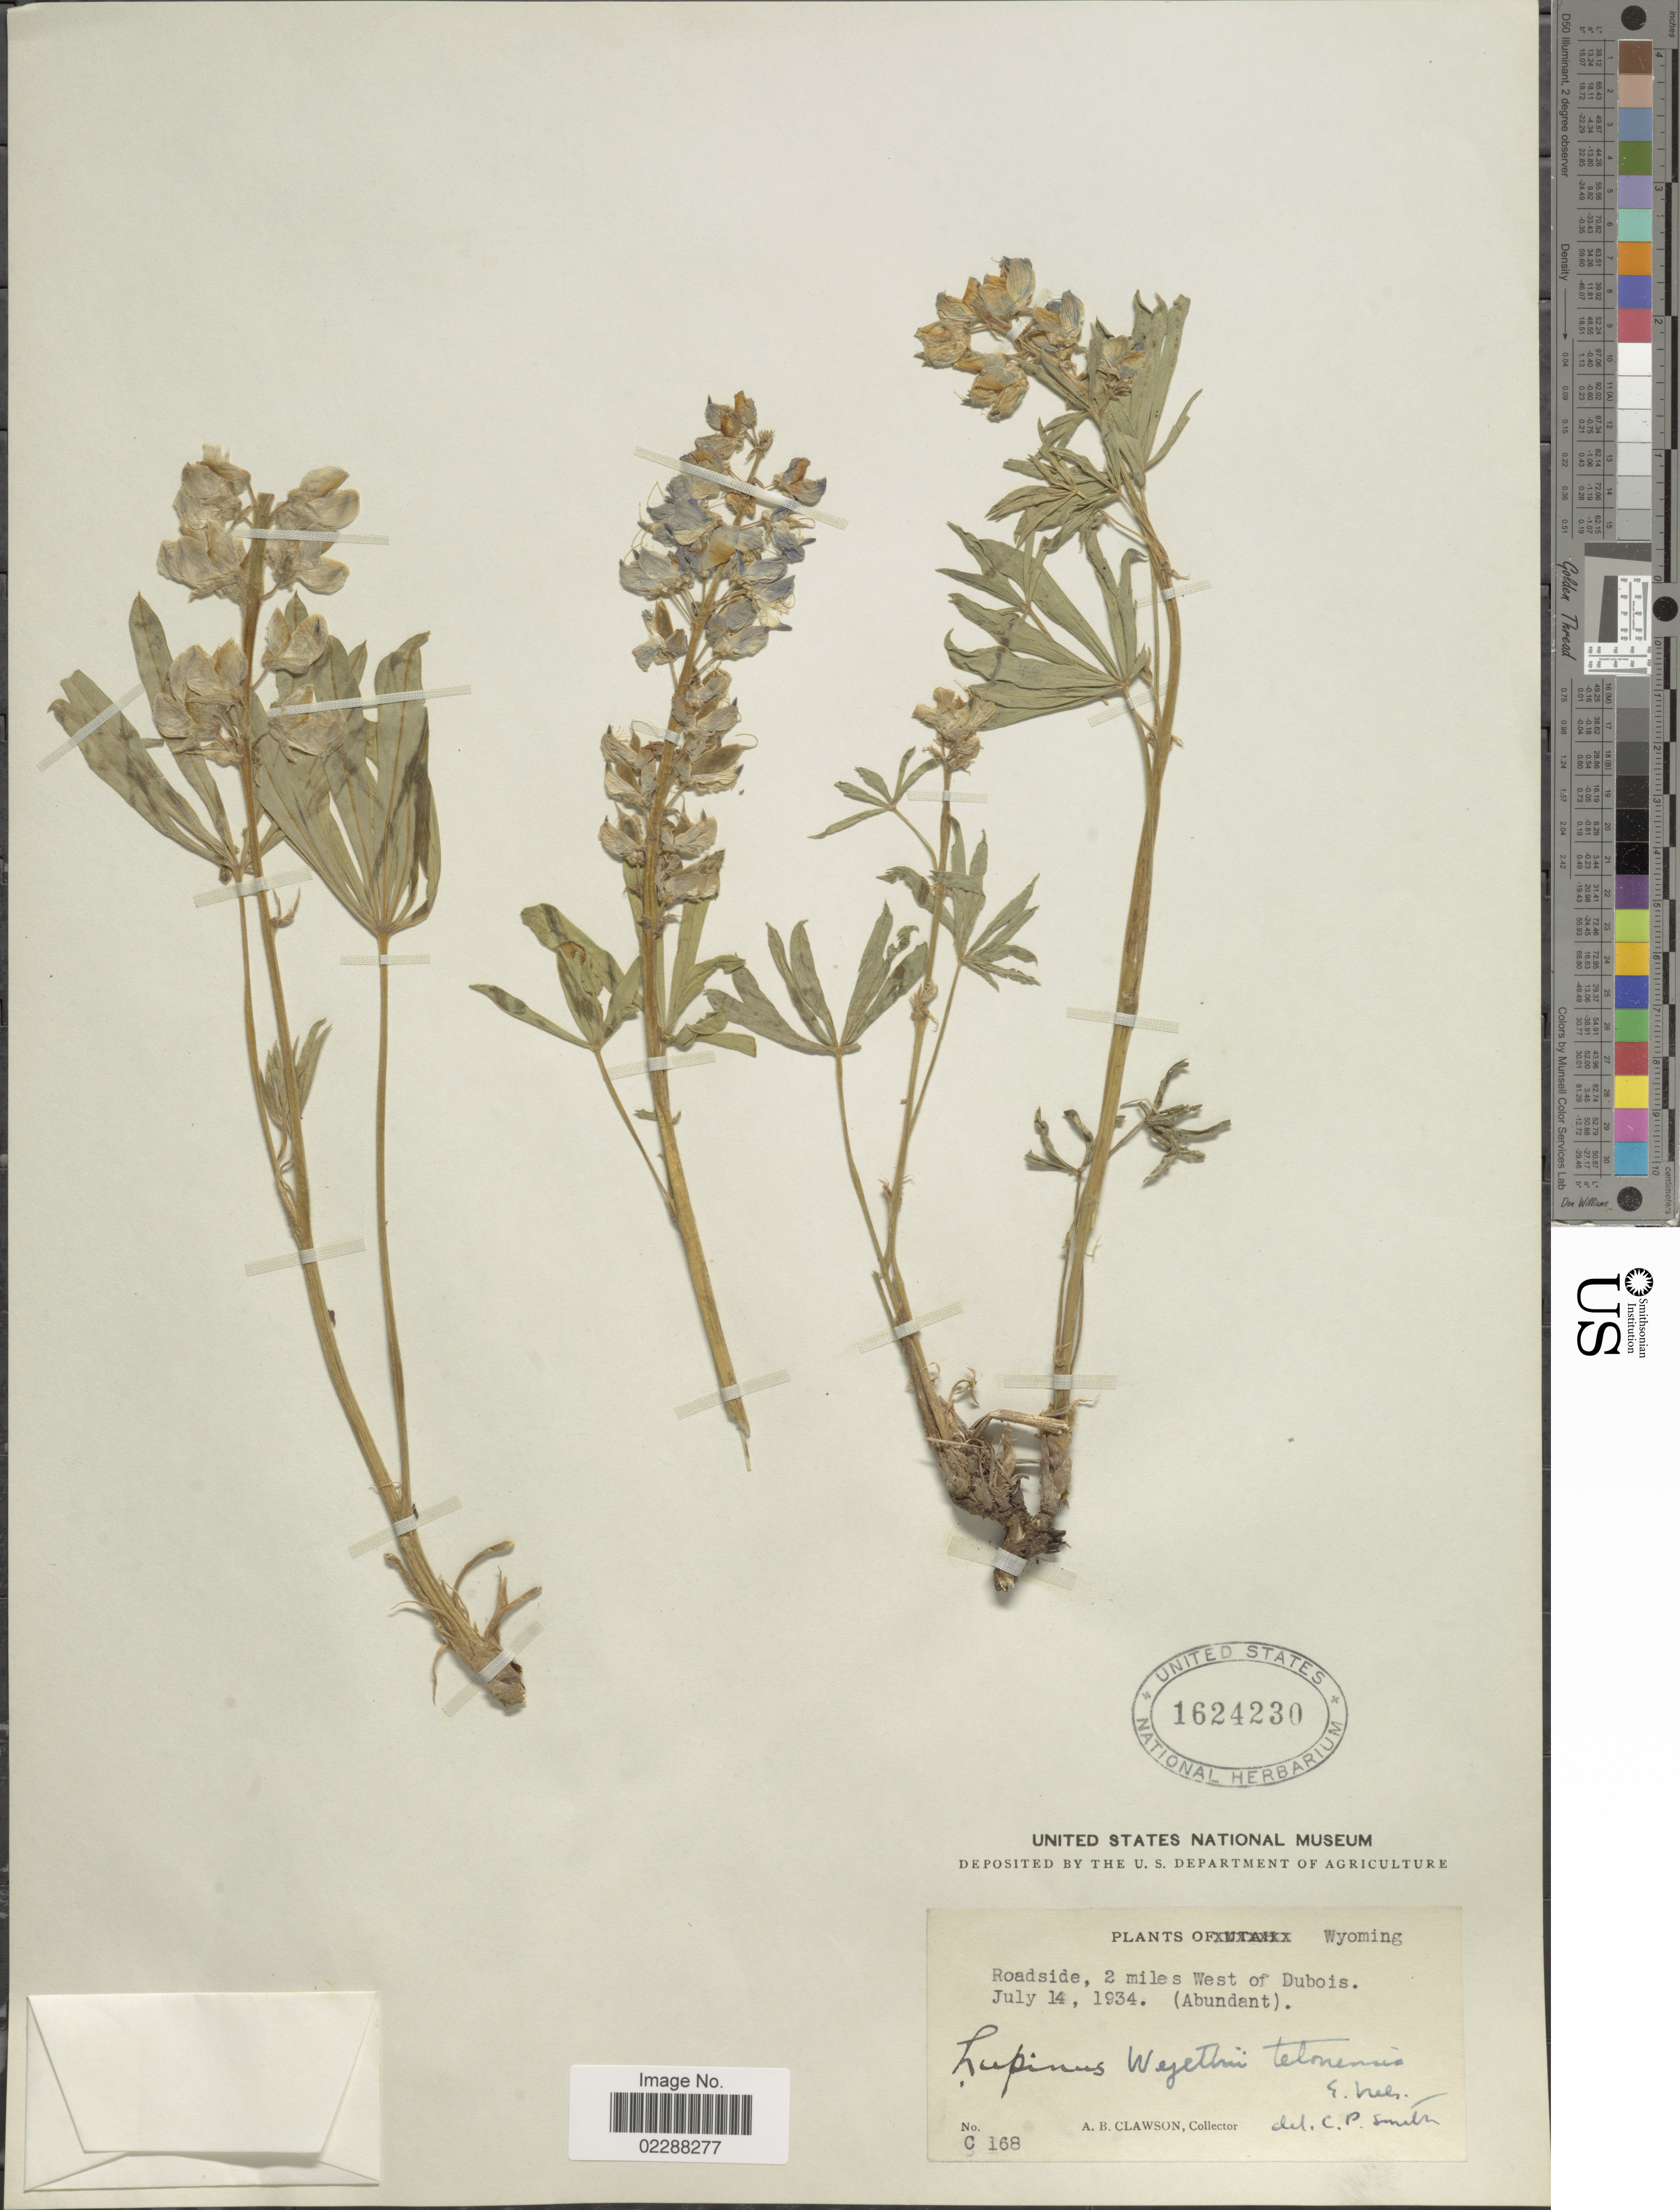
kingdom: Plantae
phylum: Tracheophyta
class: Magnoliopsida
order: Fabales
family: Fabaceae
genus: Lupinus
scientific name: Lupinus wyethii subsp. tetonensis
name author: (A. Nelson) B.J. Cox & D.B. Dunn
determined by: Strong, Mark T., (BOT), Smithsonian Institution - National Museum of Natural History (UNITED STATES)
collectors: A. Clawson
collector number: C168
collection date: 1934-07-14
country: United States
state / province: Wyoming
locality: Roadside, 2 miles West of Dubois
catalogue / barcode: US 1624230